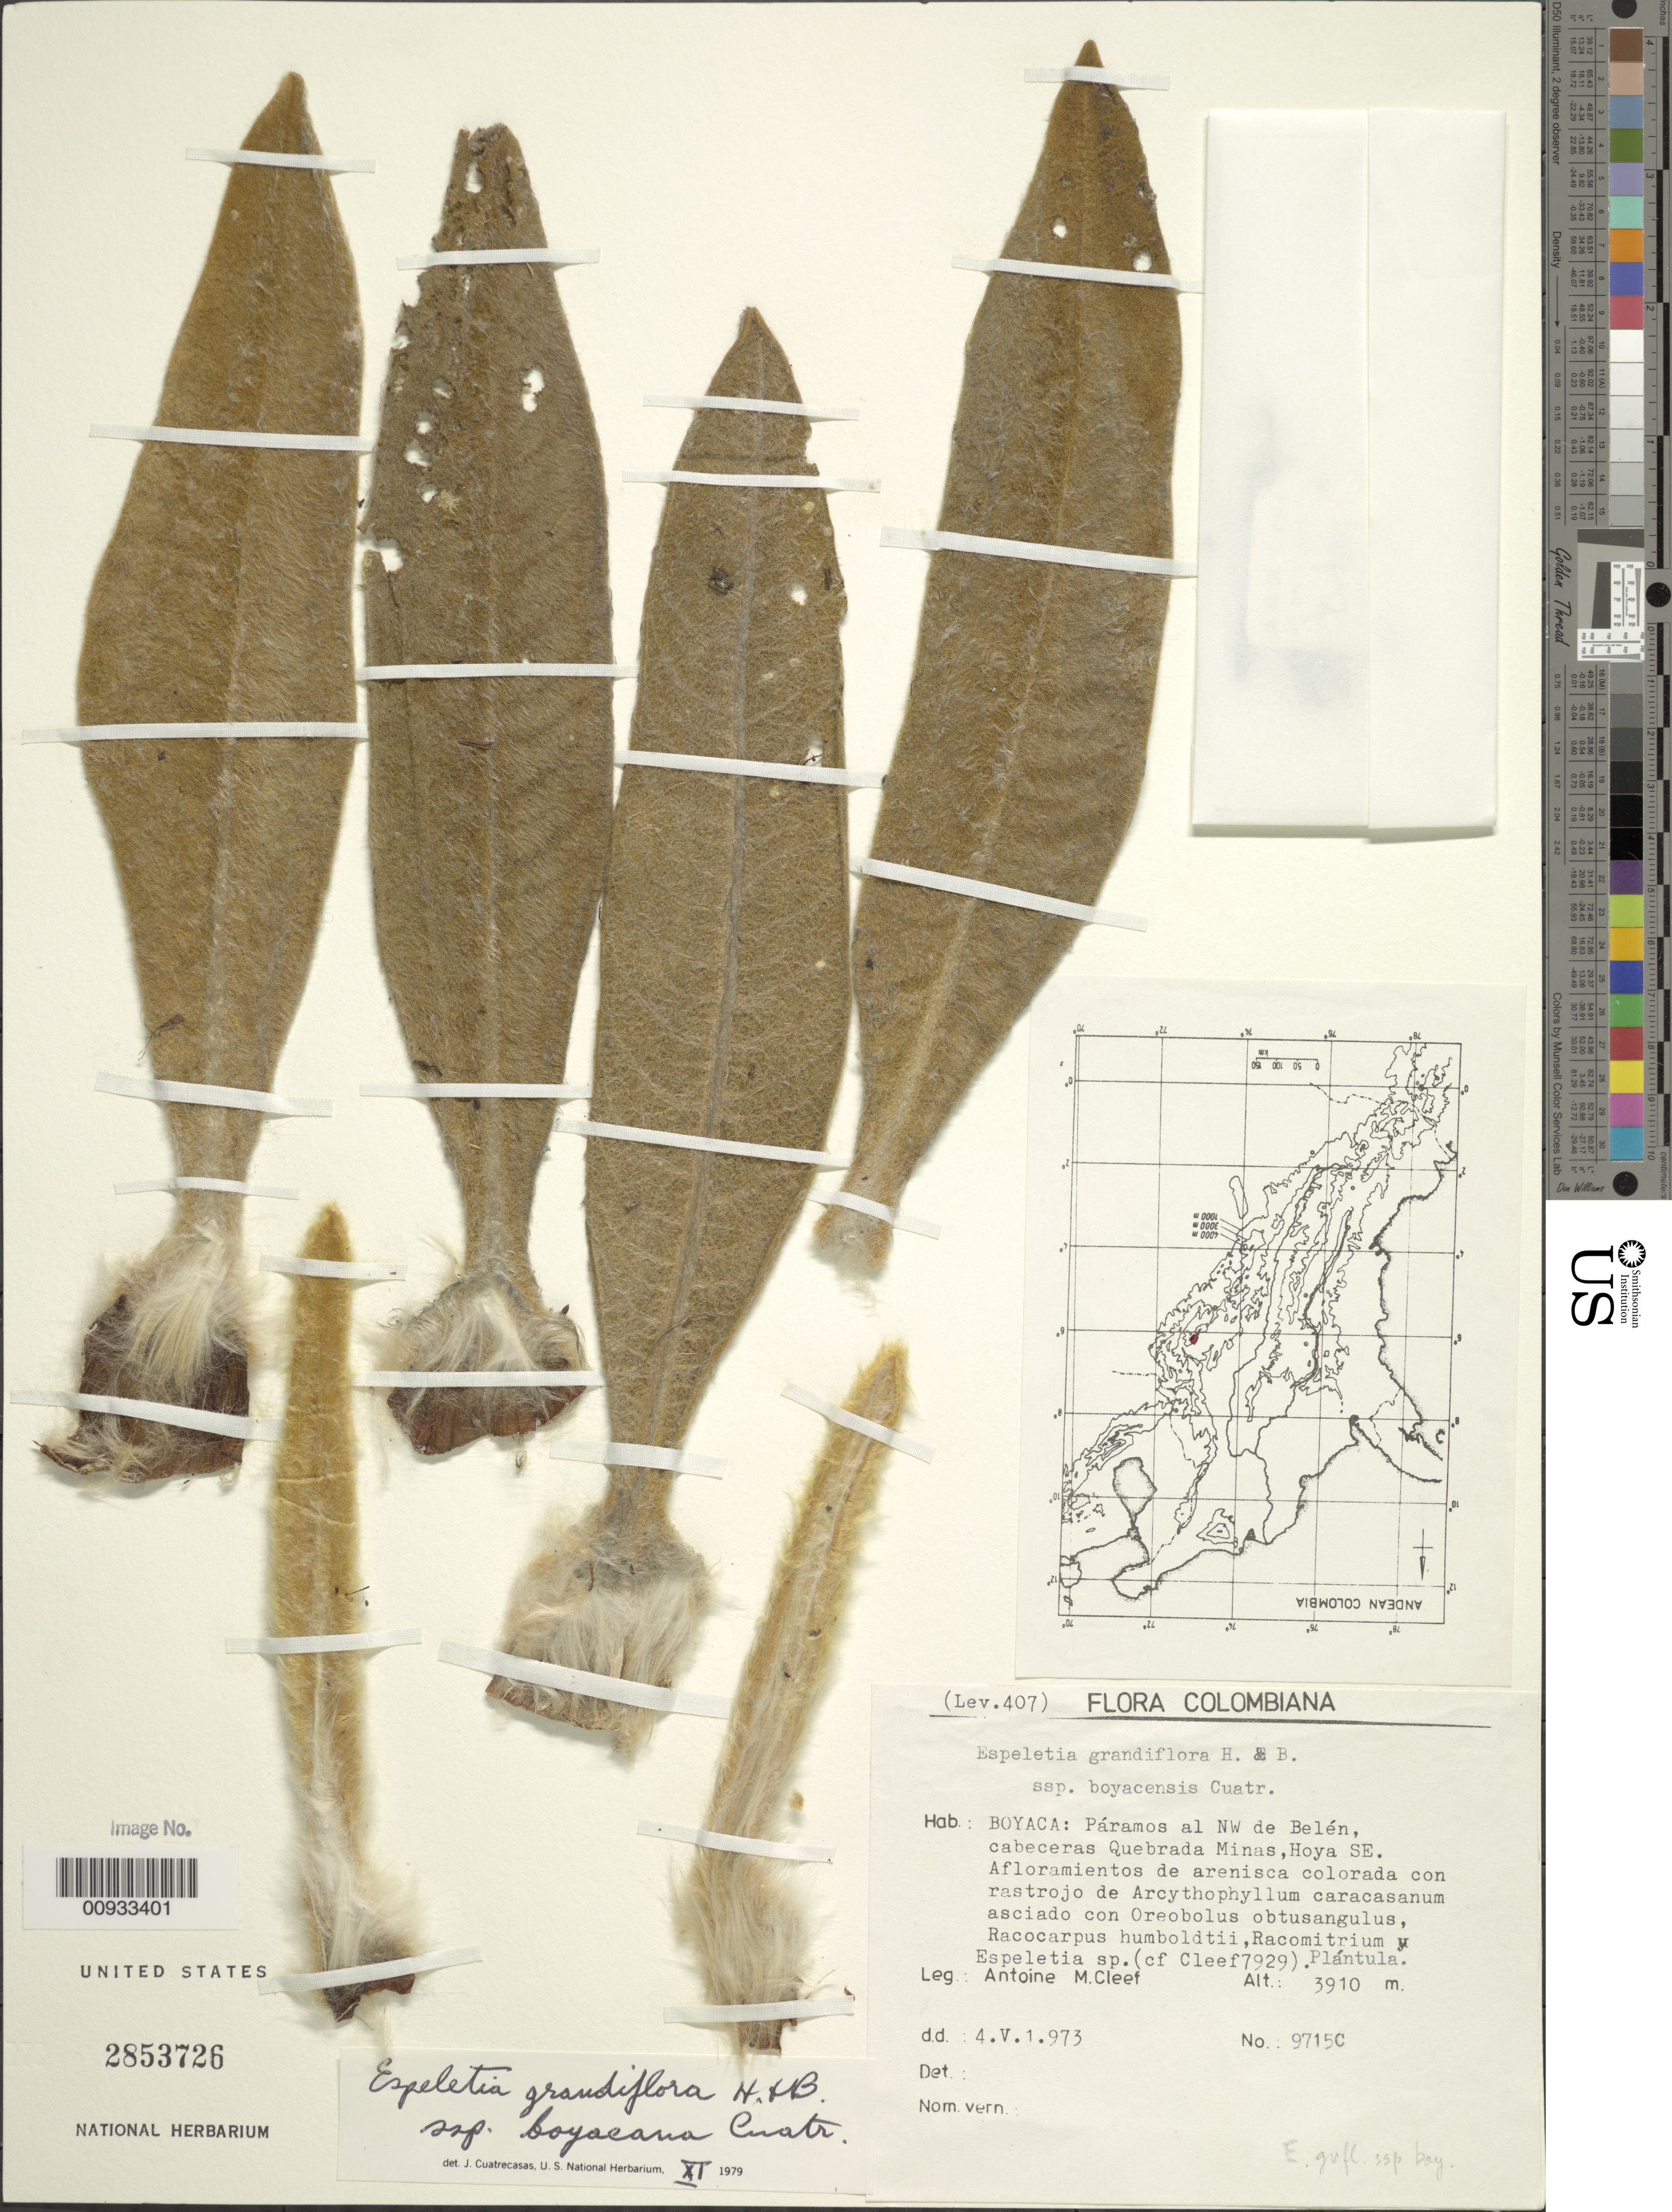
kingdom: Plantae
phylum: Tracheophyta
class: Magnoliopsida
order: Asterales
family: Asteraceae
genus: Espeletia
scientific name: Espeletia grandiflora subsp. boyacana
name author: (Cuatrec.) Cuatrec.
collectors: A. M. Cleef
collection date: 1973-05-04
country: Colombia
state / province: Boyacá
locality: Páramos al NW de Belén, cabeceras Quebrada Minas. Hoya Cuchilla Larga, SE. .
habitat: Afloramientos de arenisca colorada con rastrojos de Arcythophyllum caracasanum asociado con Oreobolus obtusangulus, Racocarpus humboldtii, Racomitrium y Espeletia sp. (cf. Cleef 7929).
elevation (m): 3910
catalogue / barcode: US 2853726